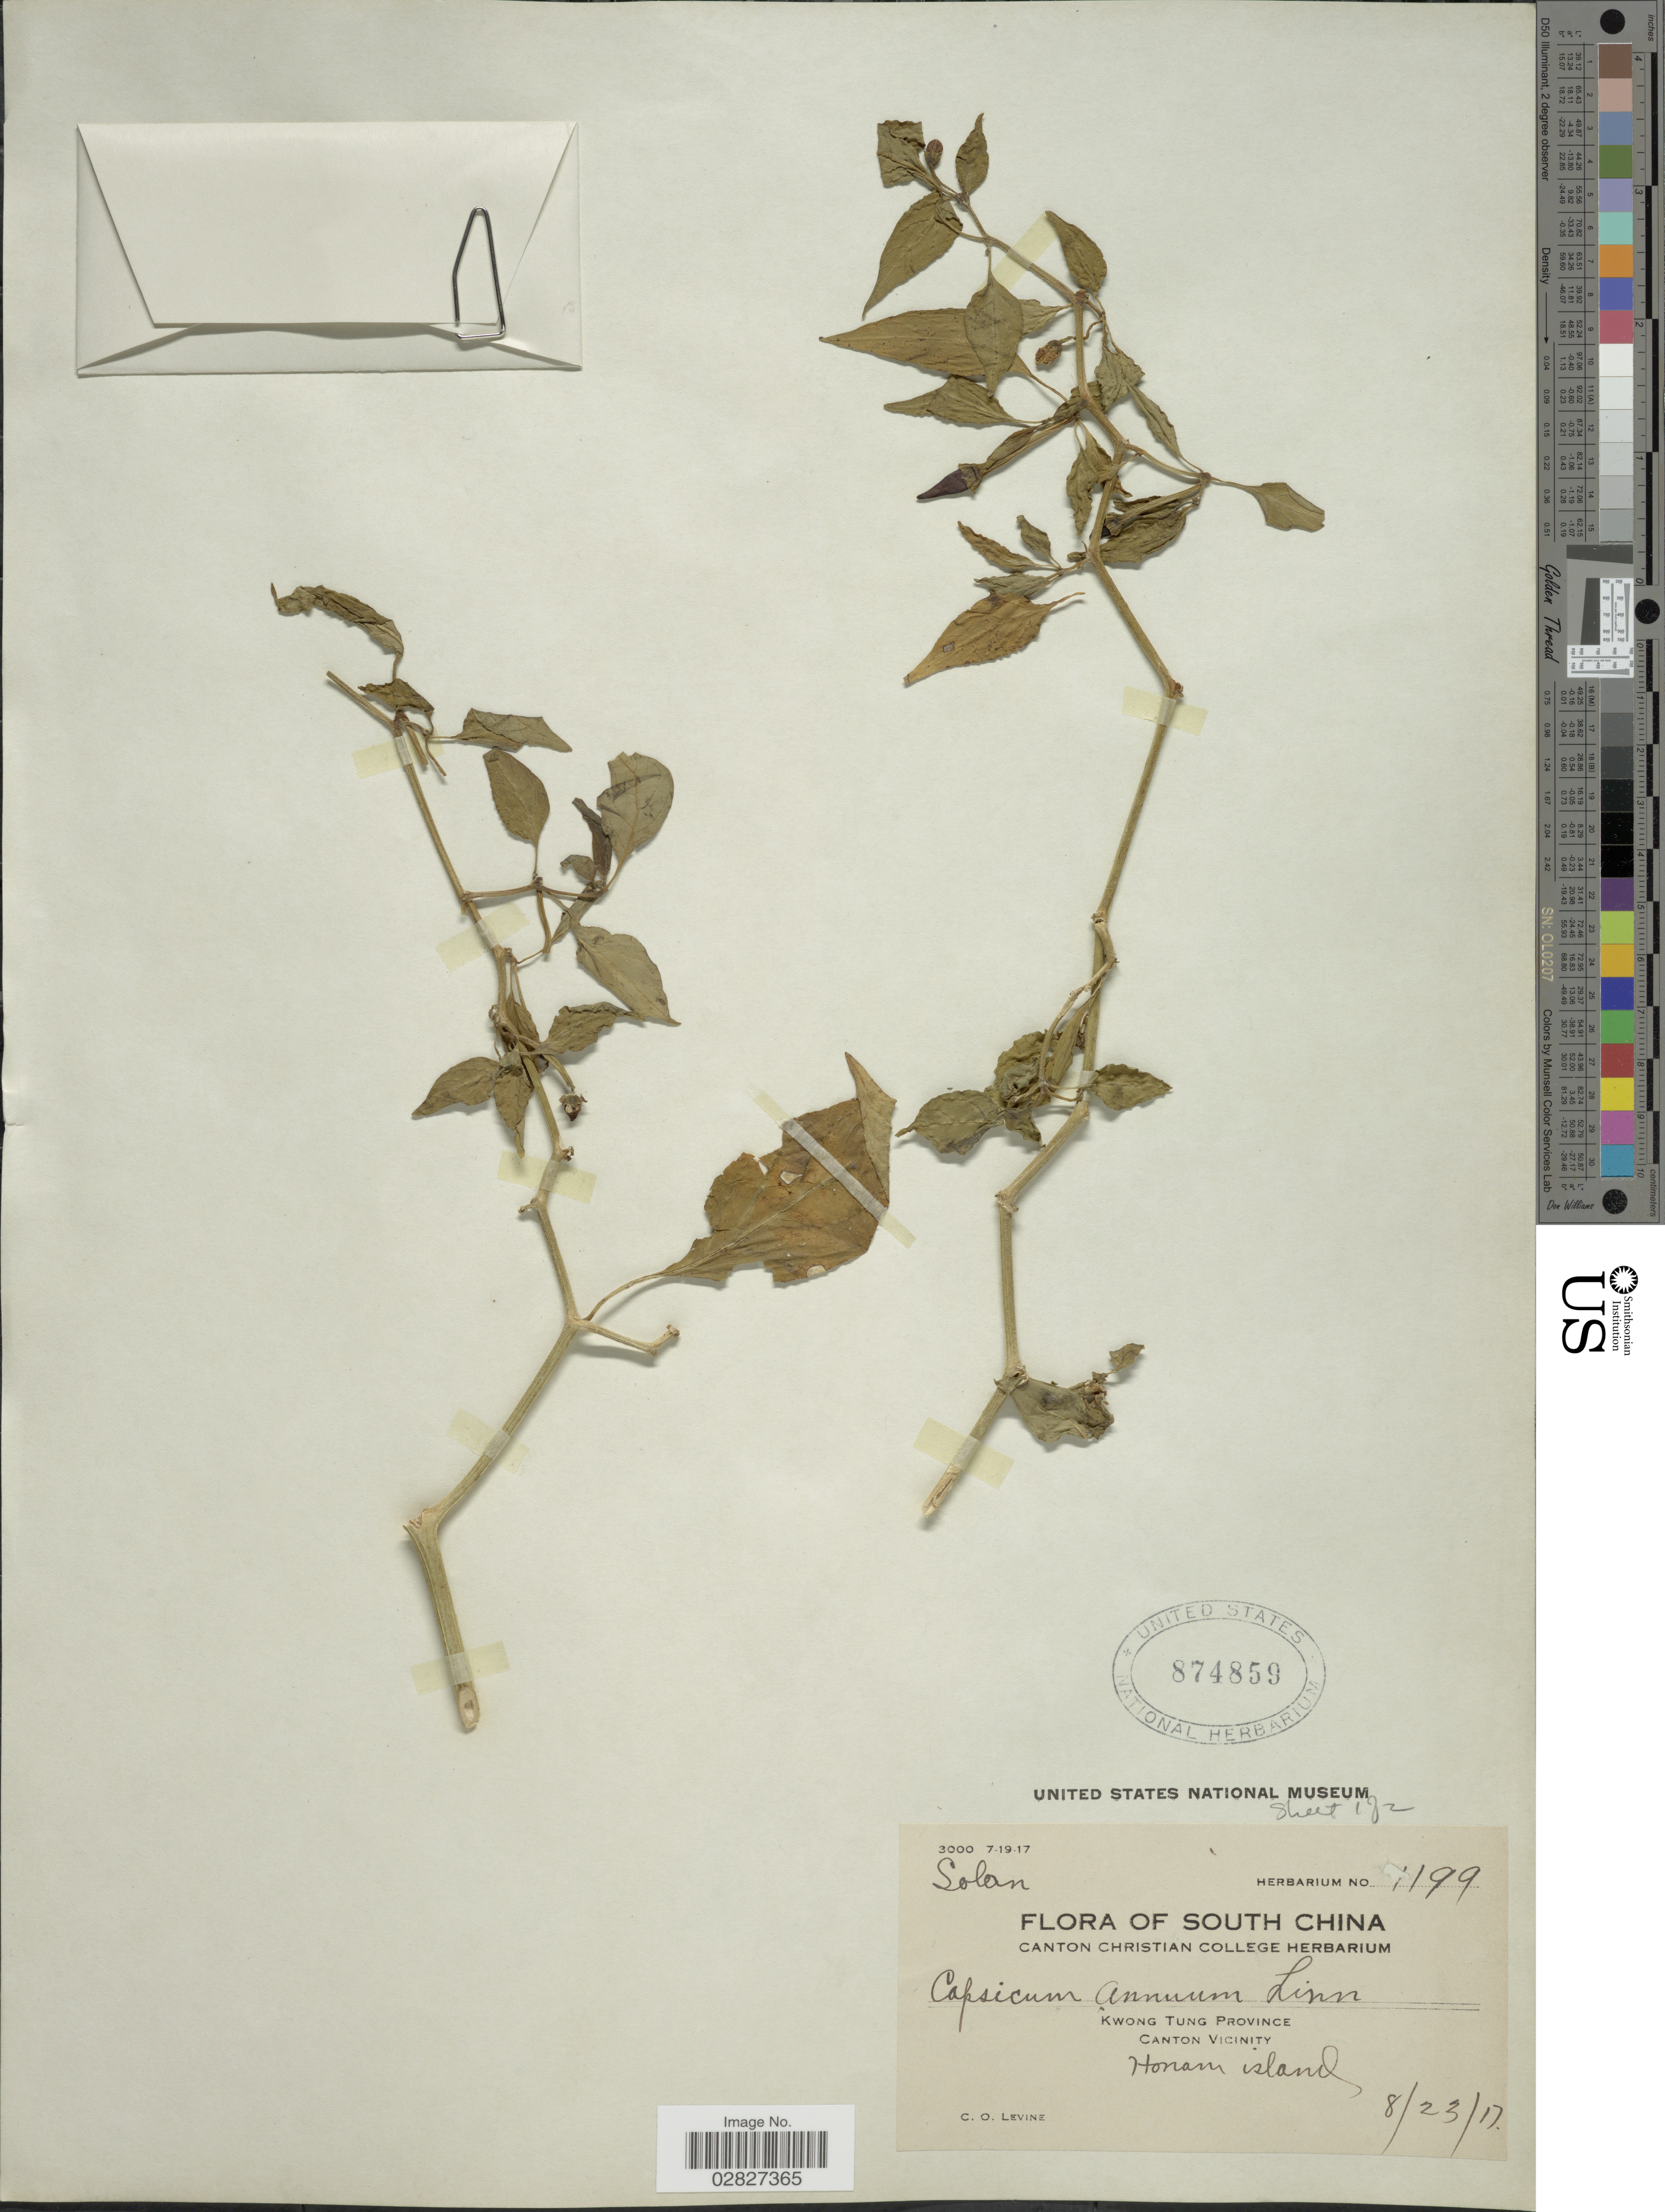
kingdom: Plantae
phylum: Tracheophyta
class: Magnoliopsida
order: Solanales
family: Solanaceae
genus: Capsicum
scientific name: Capsicum annuum 'Habanero'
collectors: C. O. Levine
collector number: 1199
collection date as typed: Transcribed d/m/y: 23/8/17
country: China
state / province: Guangdong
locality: South China. Kwong Tung Province. Canton Vicinity. Honam island.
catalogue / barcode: US 874859